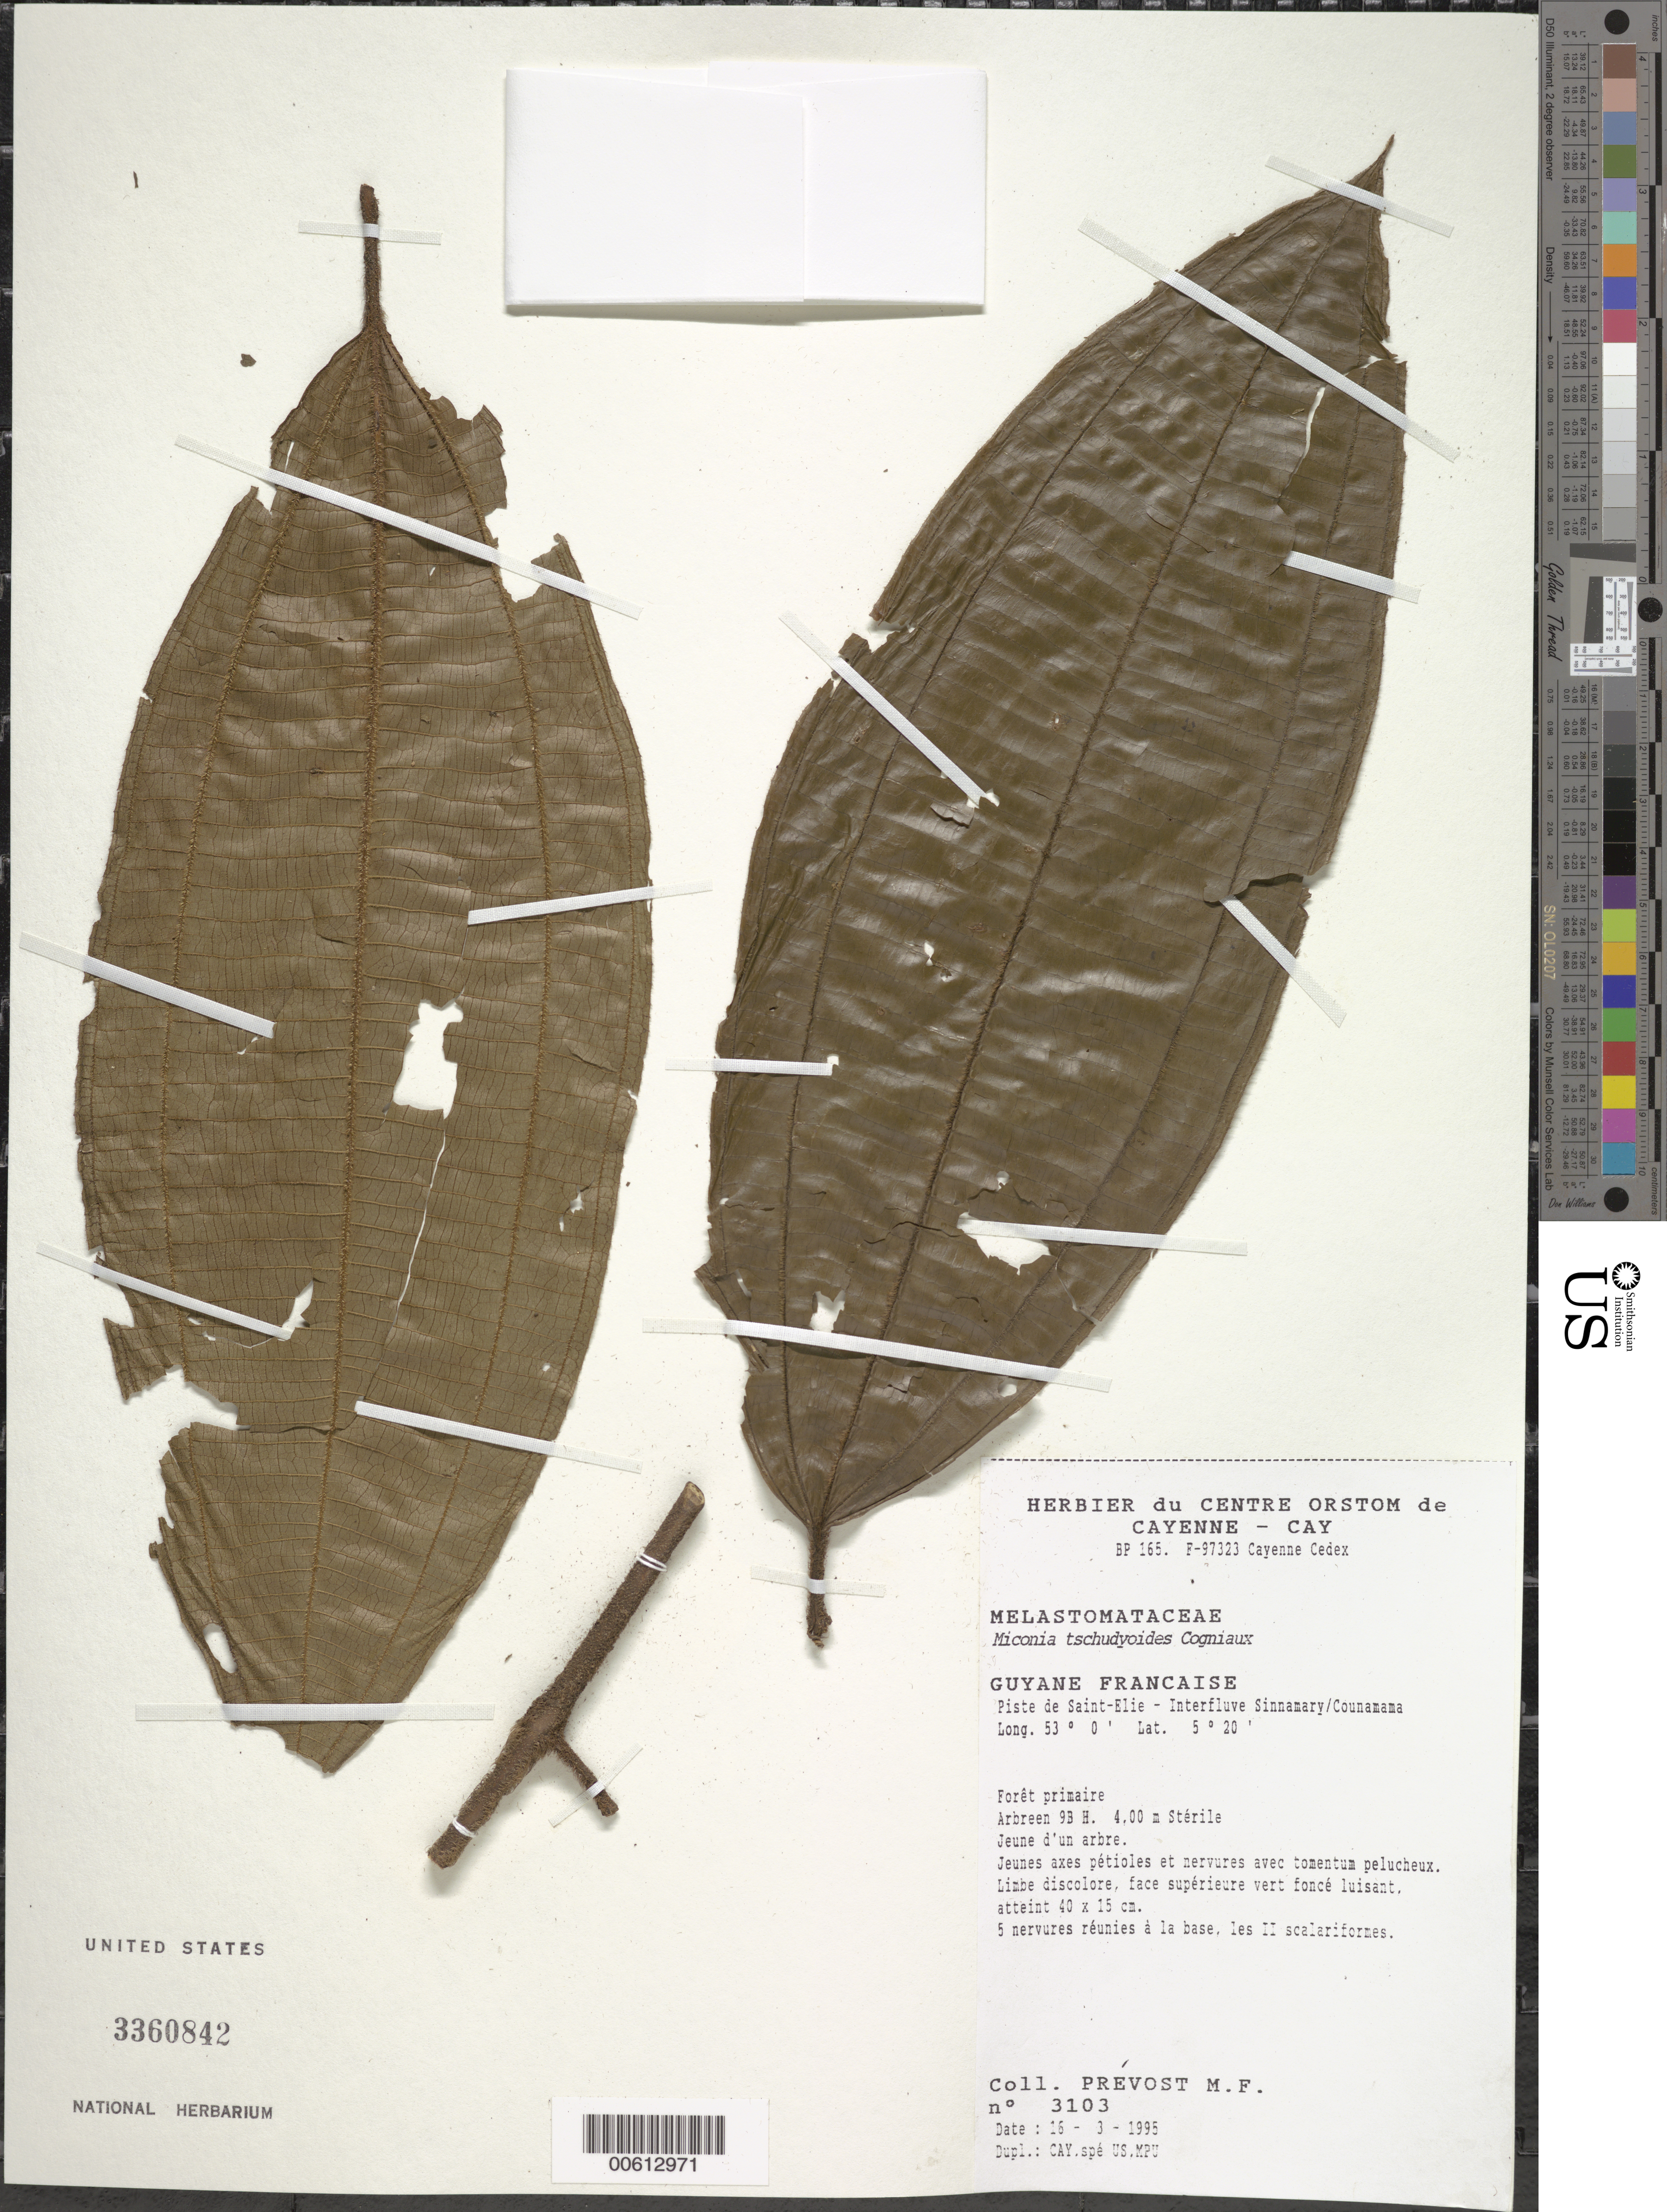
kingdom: Plantae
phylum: Tracheophyta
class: Magnoliopsida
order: Myrtales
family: Melastomataceae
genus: Miconia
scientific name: Miconia tschudyoides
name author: Cogn.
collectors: M.-F. Prévost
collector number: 3103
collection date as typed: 16-Mar-95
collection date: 1995-03-16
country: French Guiana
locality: Piste de Saint-Élie, interfleuve Sinnamary-Counamama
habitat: Foret primaire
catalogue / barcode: US 3360842